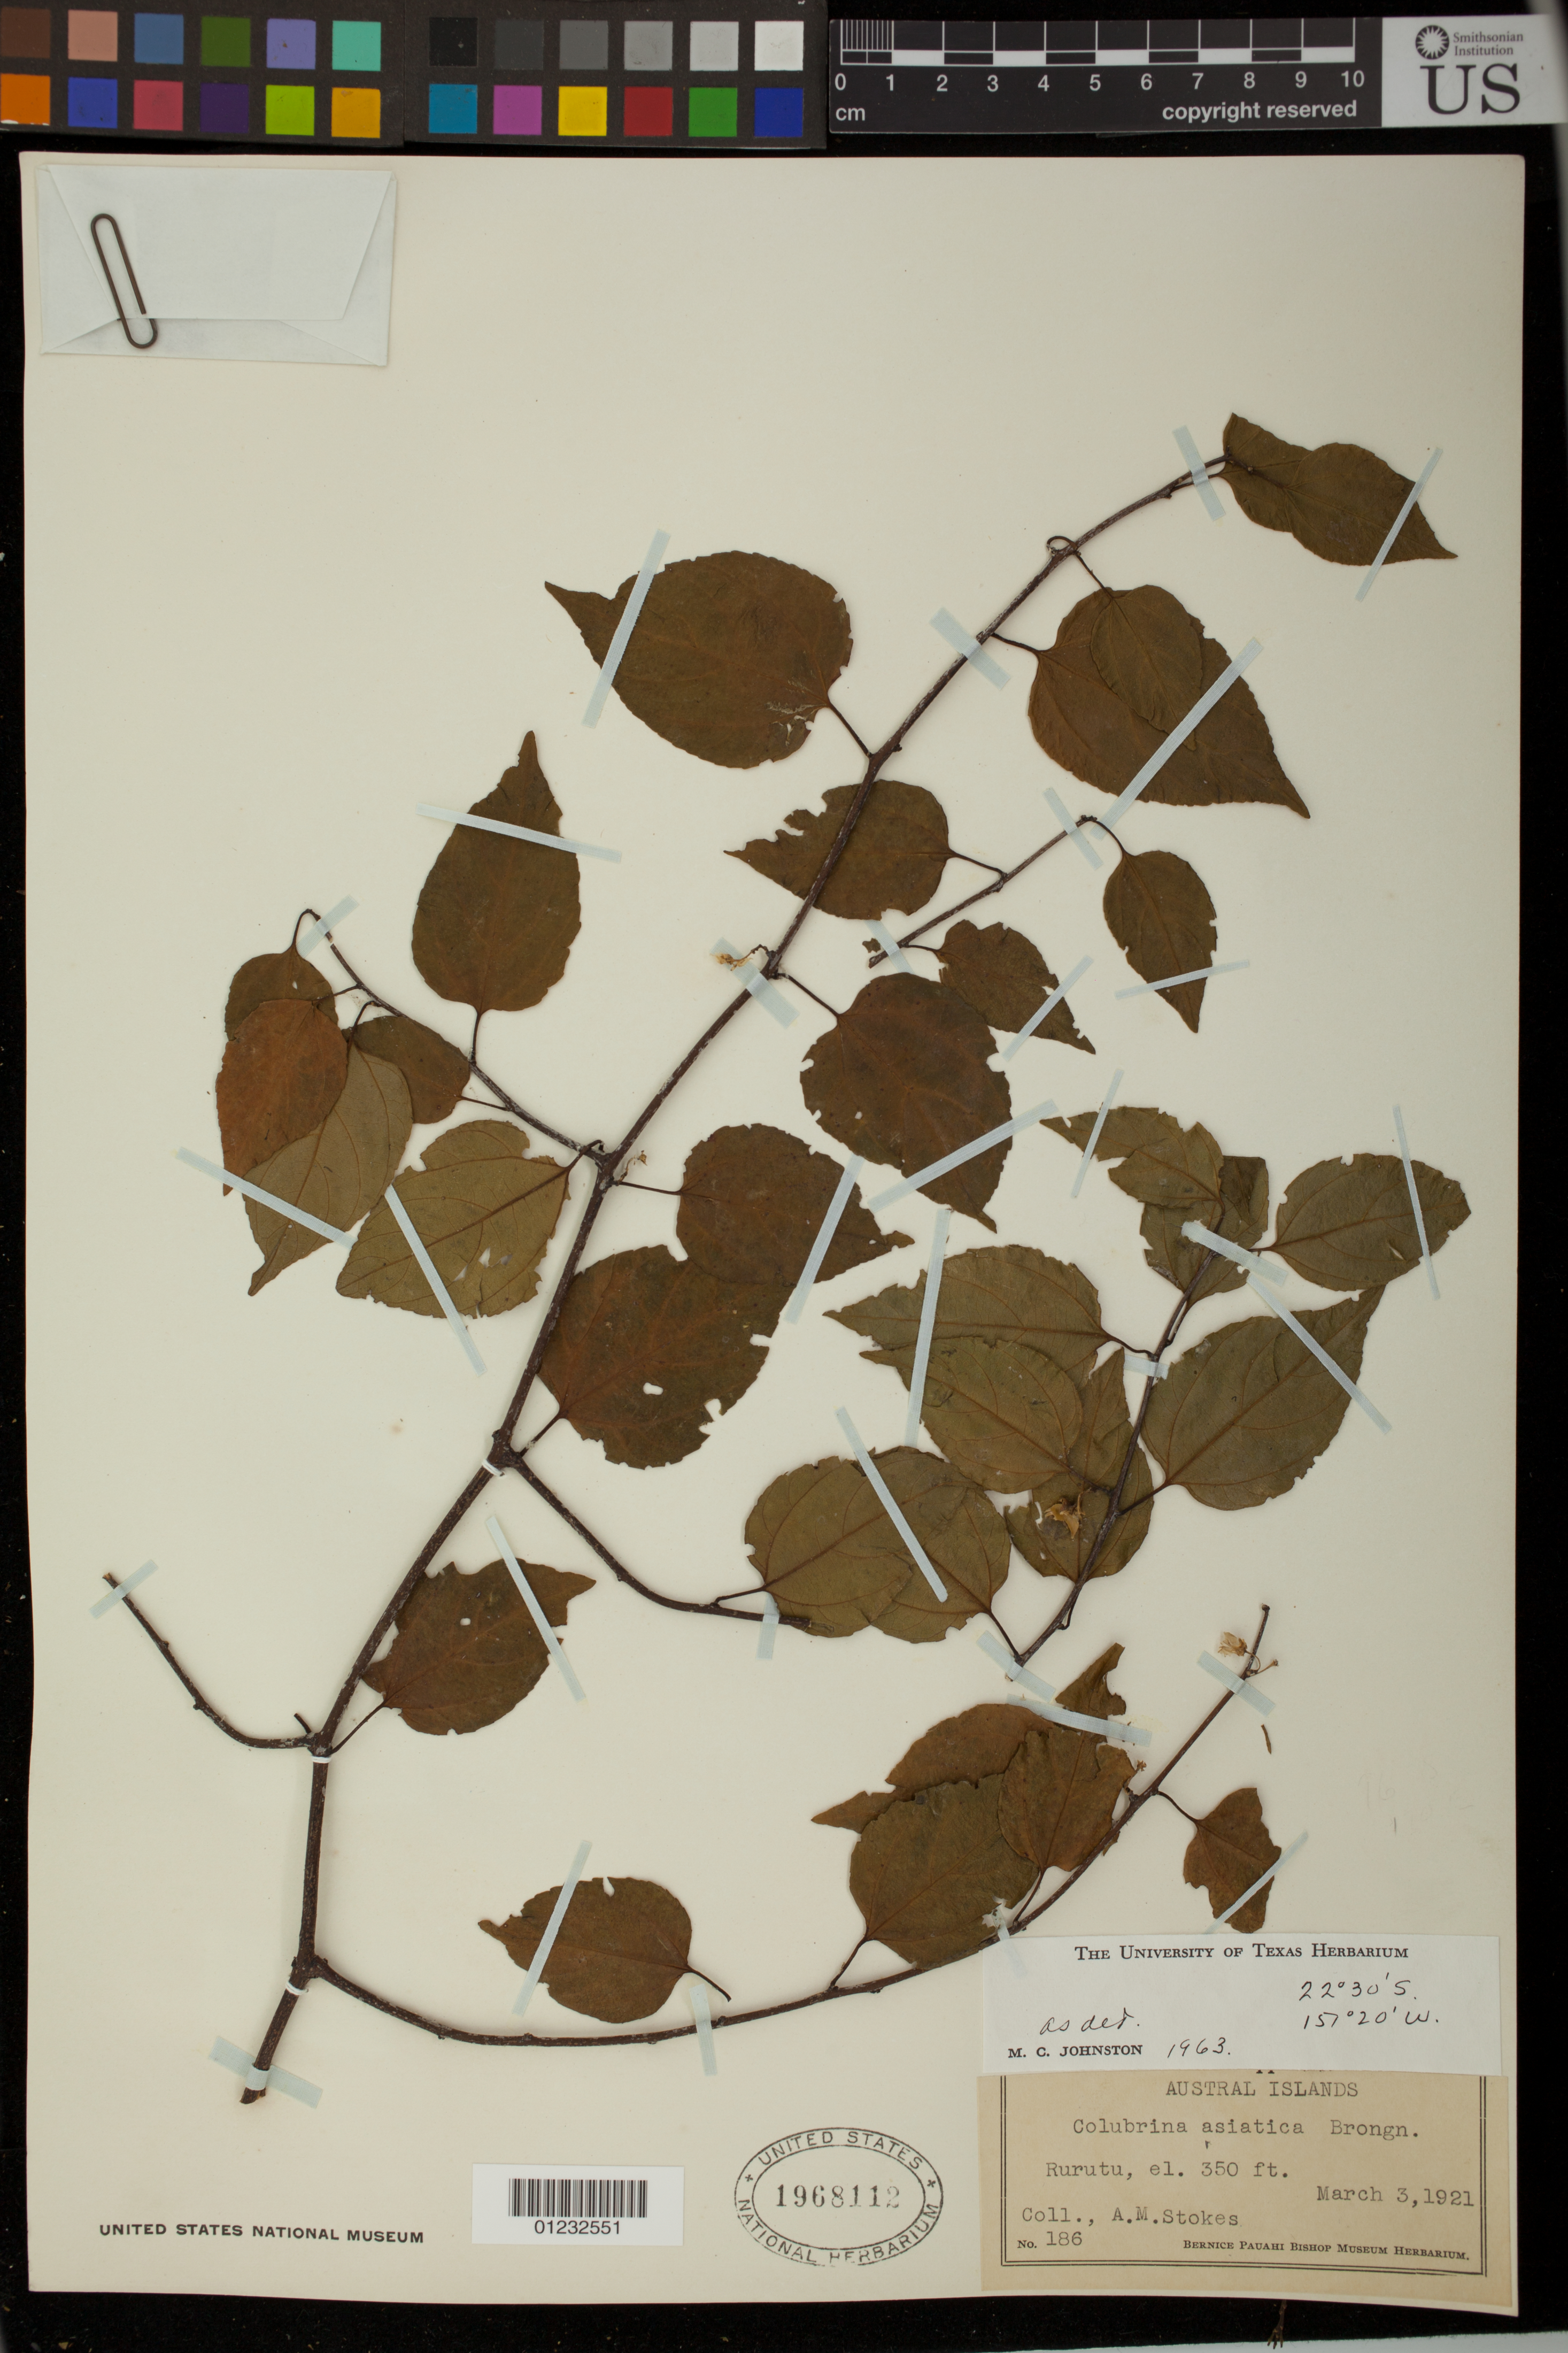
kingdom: Plantae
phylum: Tracheophyta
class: Magnoliopsida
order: Rosales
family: Rhamnaceae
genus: Colubrina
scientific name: Colubrina asiatica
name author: (L.) Brongn.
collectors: A. M. Stokes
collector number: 186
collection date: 1921-03-03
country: French Polynesia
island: Rurutu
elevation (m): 107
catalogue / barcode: US 1968112